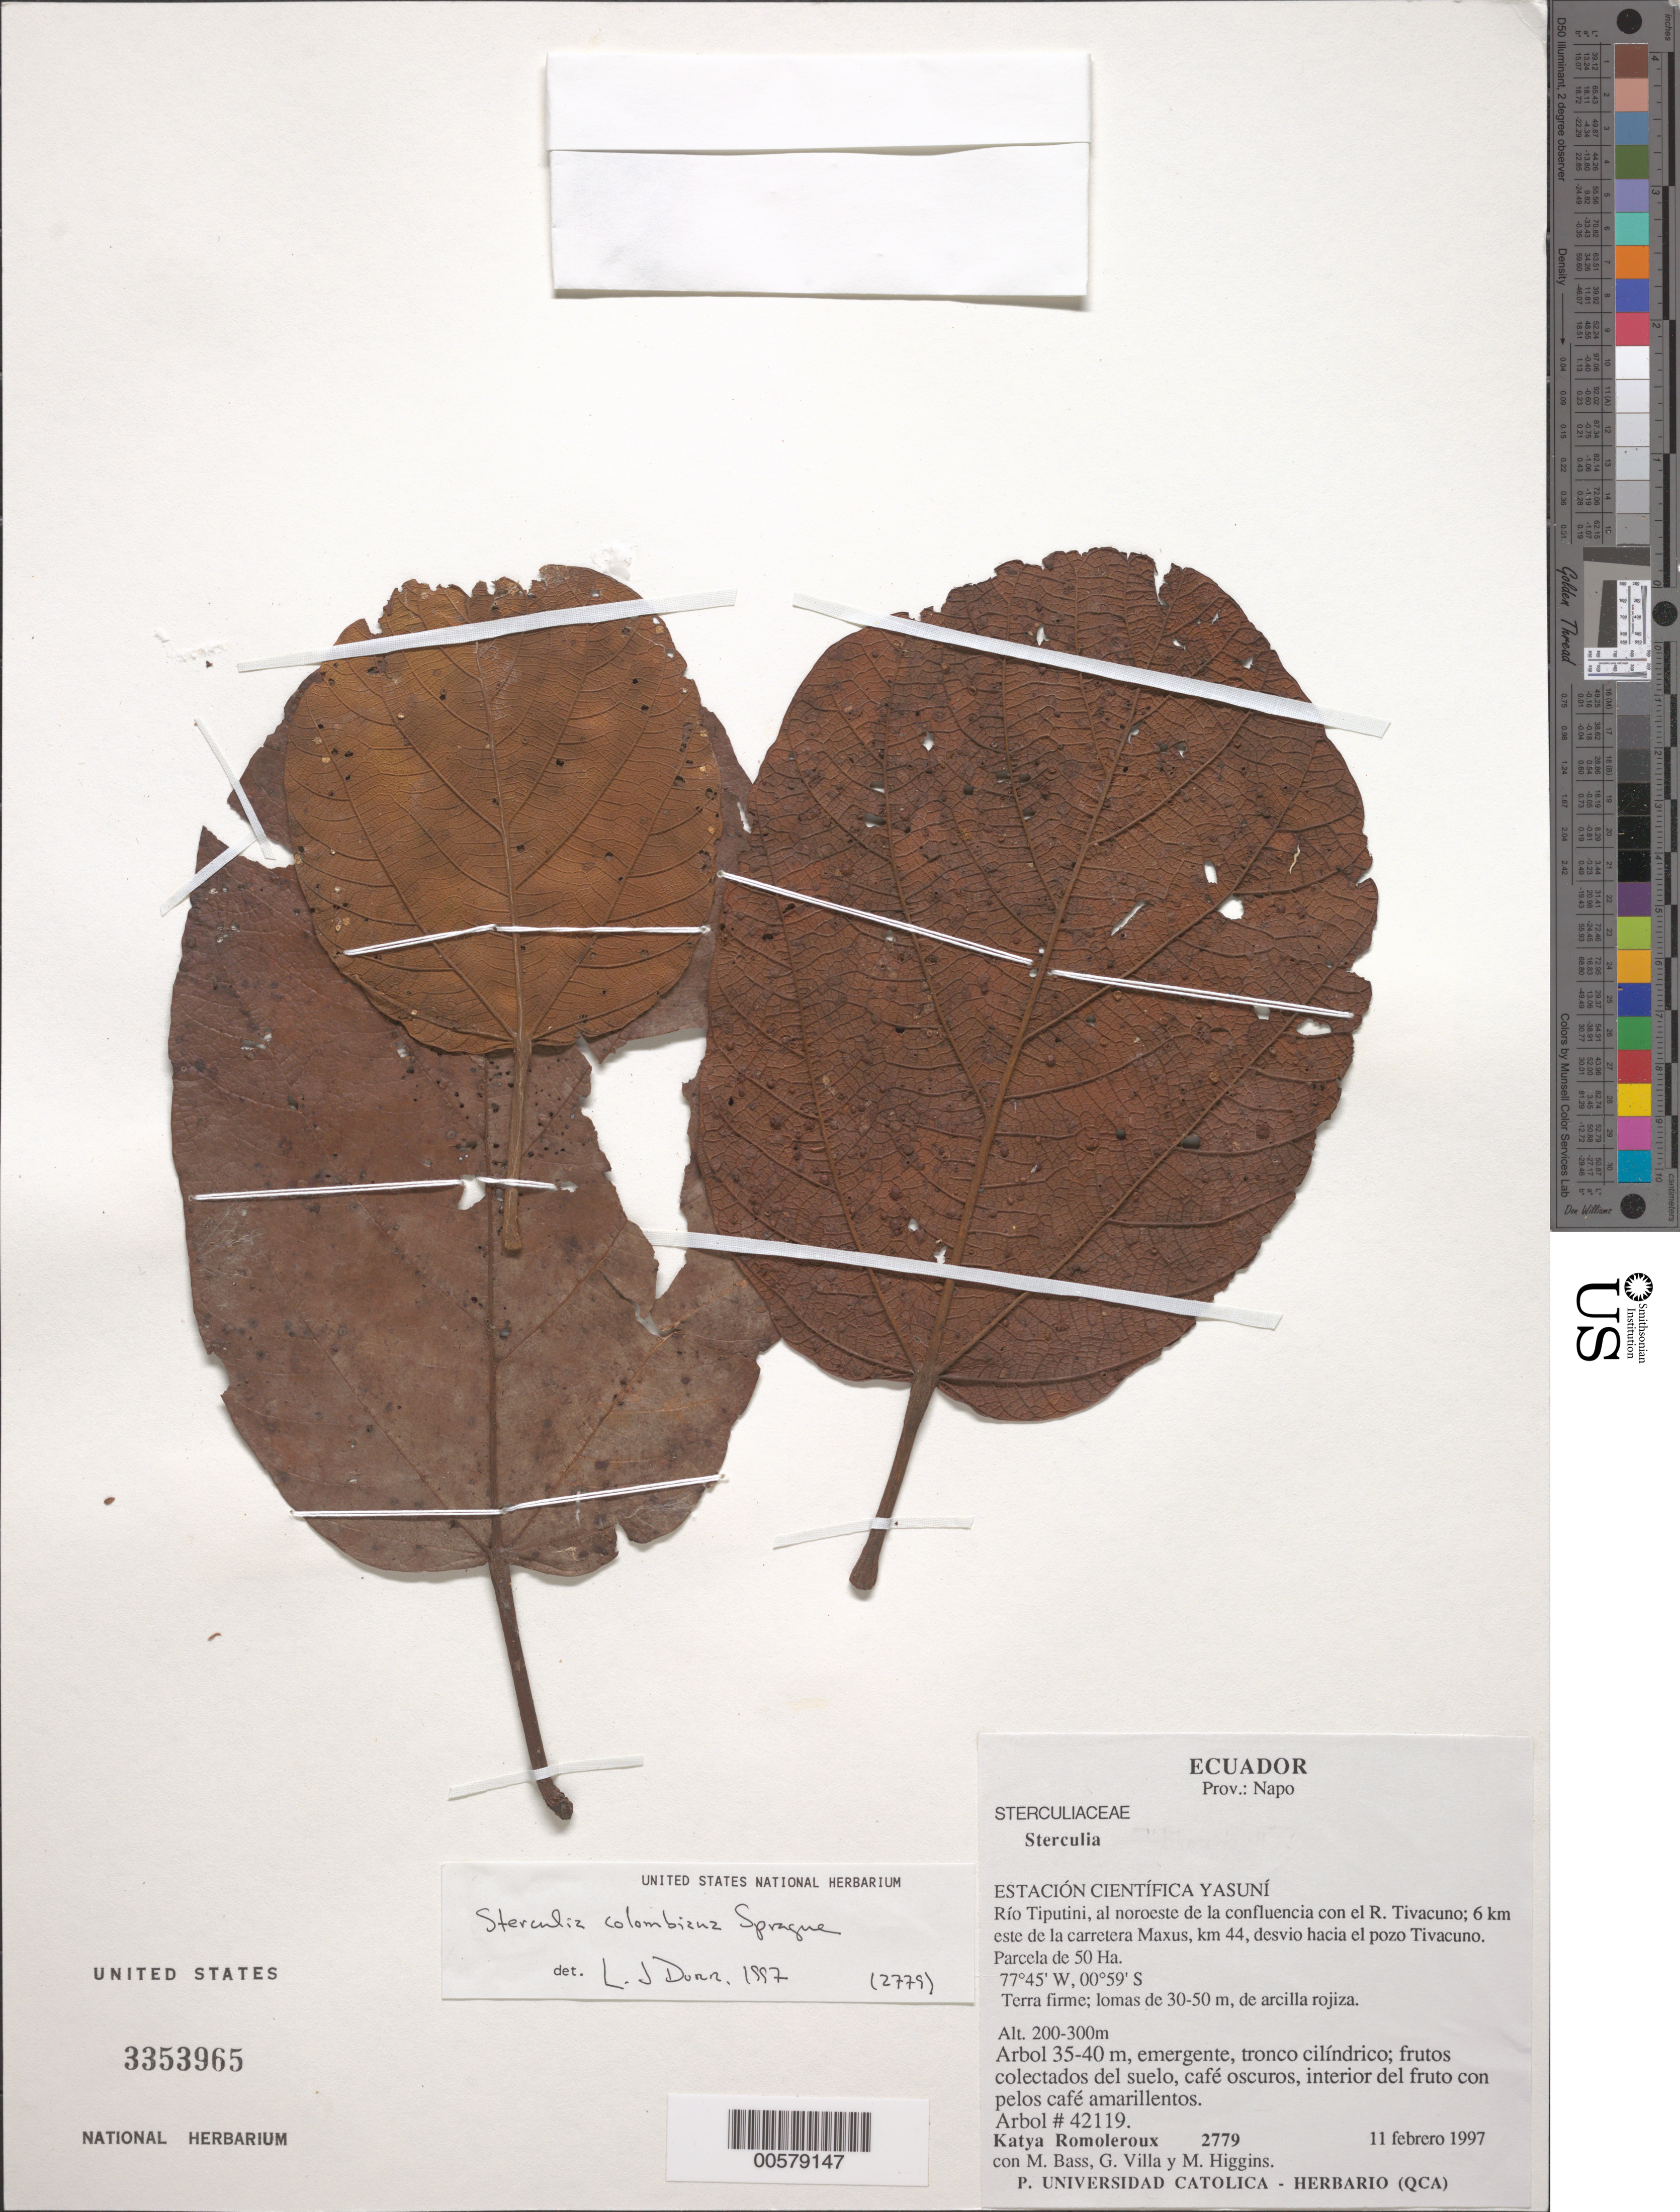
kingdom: Plantae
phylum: Tracheophyta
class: Magnoliopsida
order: Malvales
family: Malvaceae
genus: Sterculia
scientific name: Sterculia colombiana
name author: Sprague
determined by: Dorr, L. J., (BOT), Smithsonian Institution - National Museum of Natural History (UNITED STATES)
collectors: K. Romoleroux, M. Bass, G. Villa & M. Higgins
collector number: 2779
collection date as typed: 11 Feb 1997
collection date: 1997-02-11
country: Ecuador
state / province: Napo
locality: Estación Científica Yasuní, Río Tiputini, al Noroeste de la confluencia con el River Tivacuno, 6 km E de la Carretera Maxus, km 44, desvio Hacia el pozo Tivacuno, parcela de 50 Ha.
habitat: Terra firme, lomas de 30-50 m, de arcilla rojiza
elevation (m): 200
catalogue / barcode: US 3353965